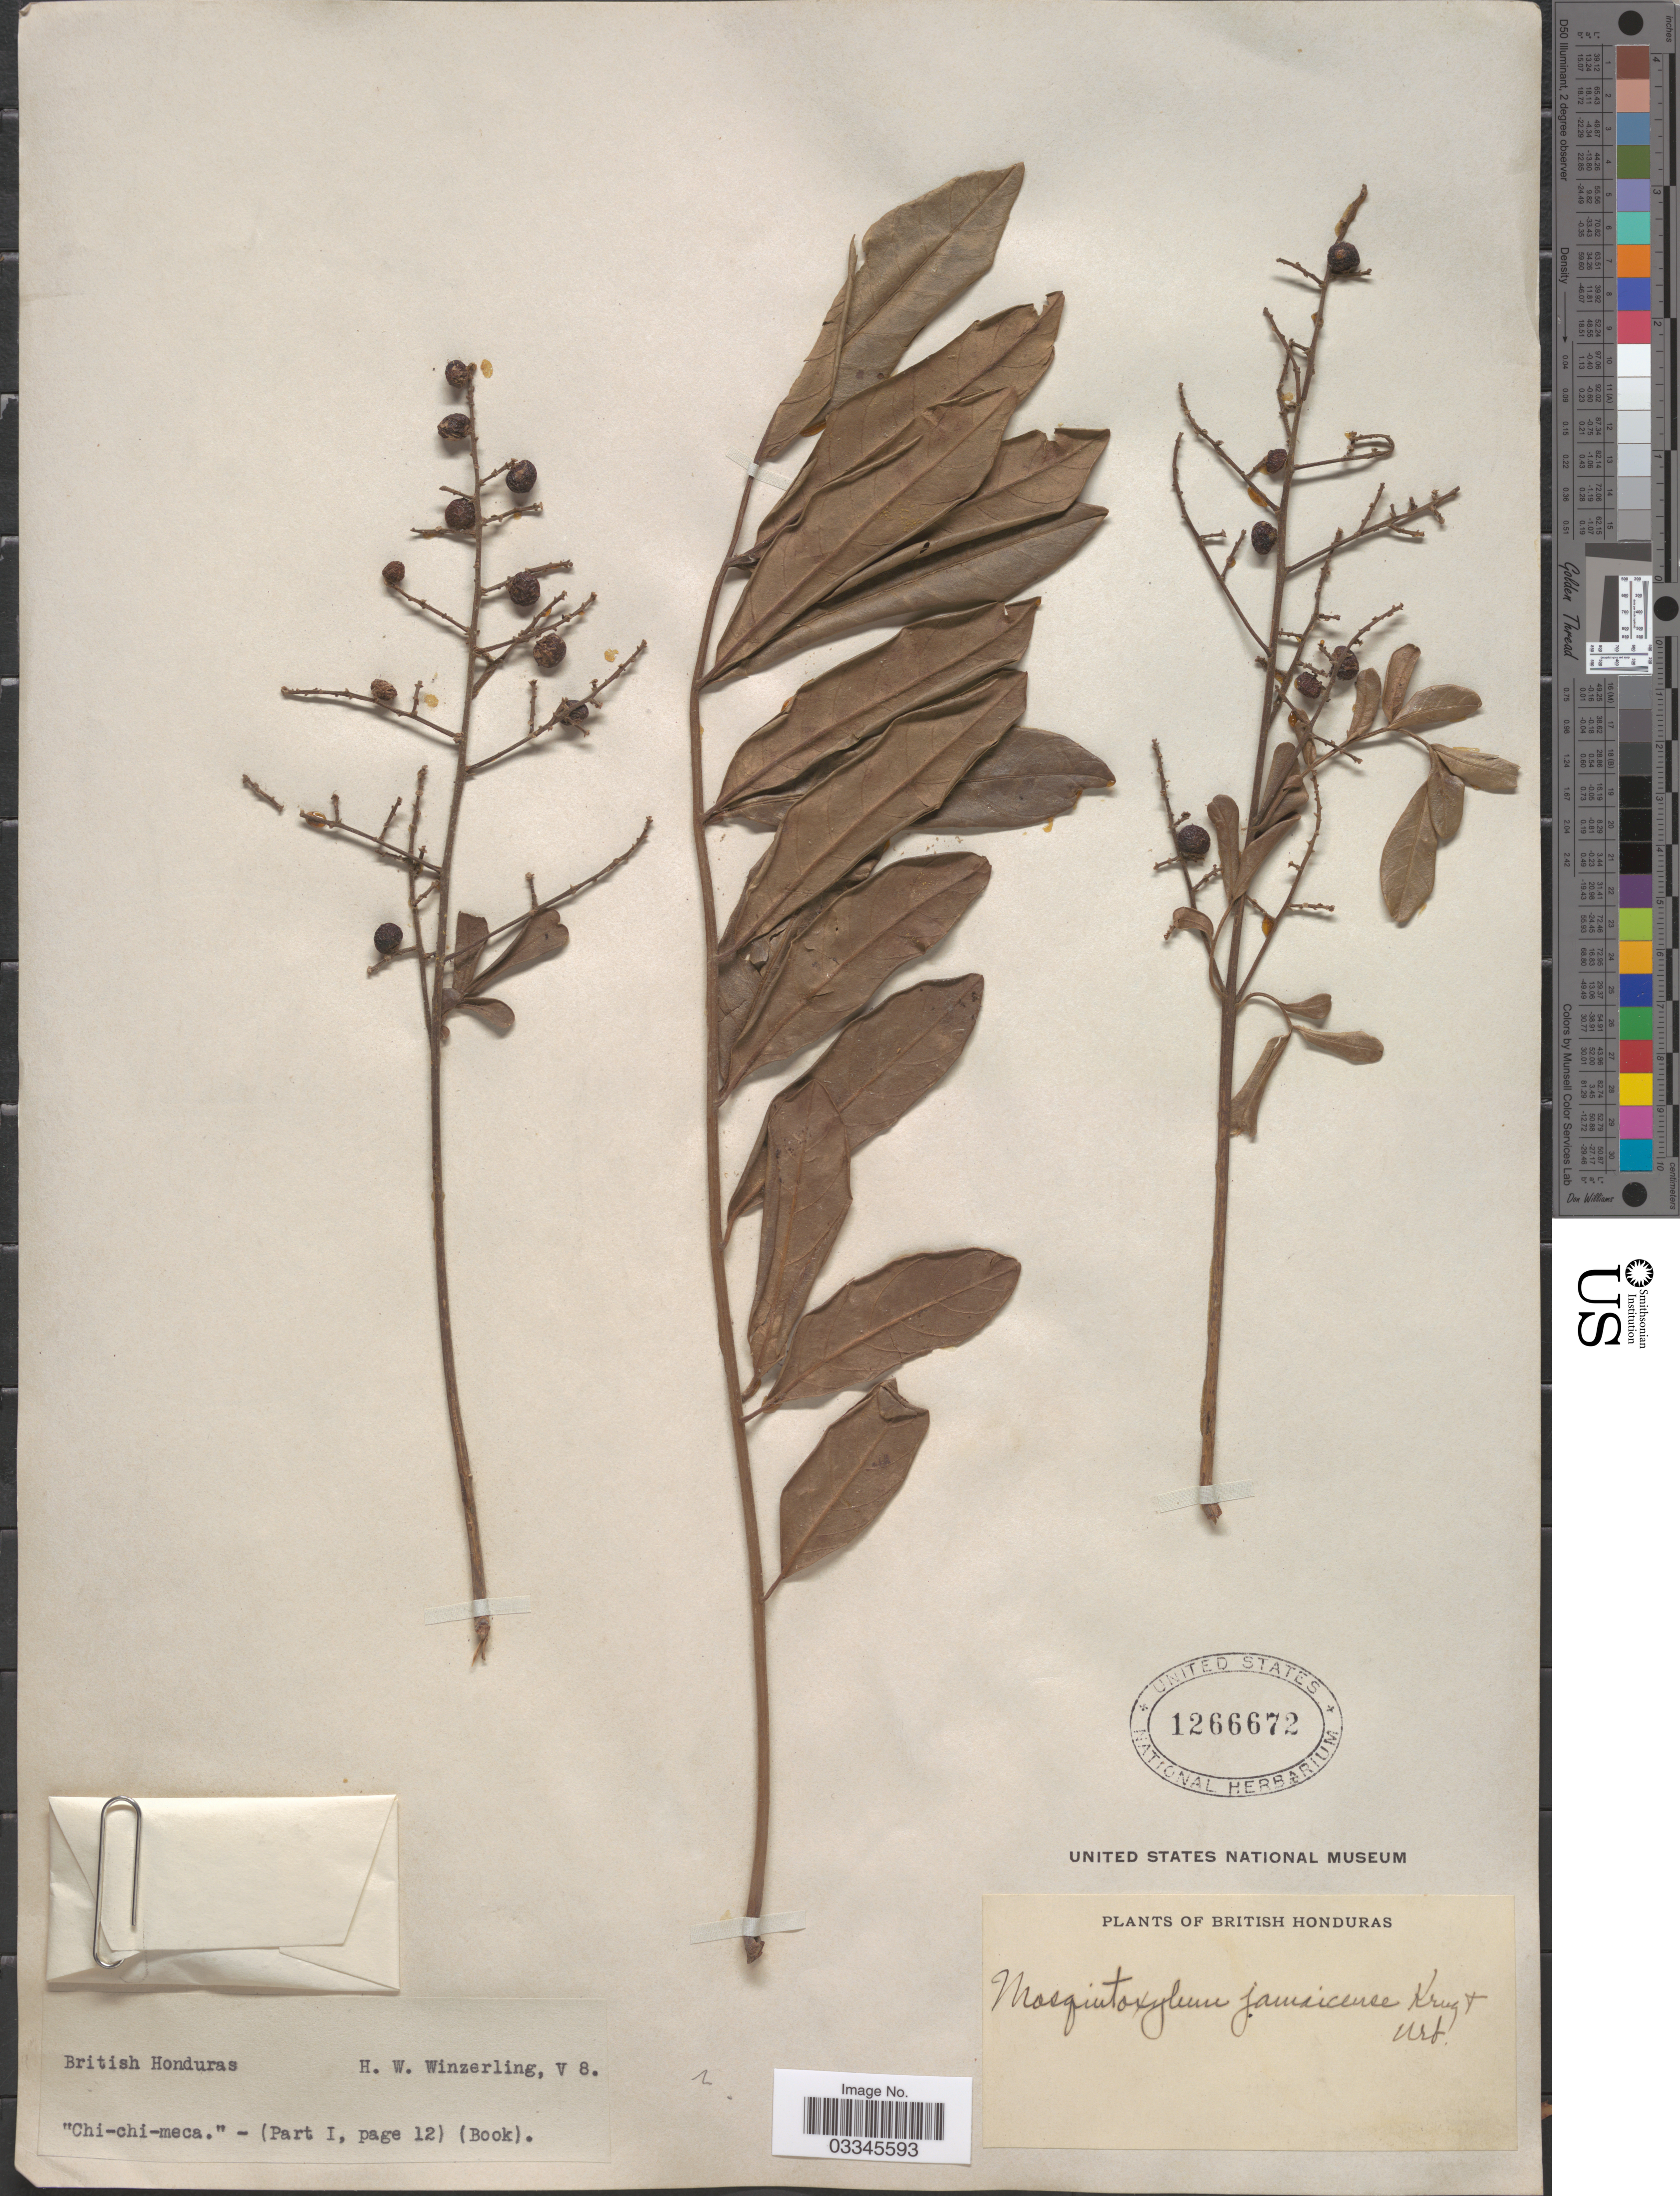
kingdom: Plantae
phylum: Tracheophyta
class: Magnoliopsida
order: Sapindales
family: Anacardiaceae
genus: Mosquitoxylum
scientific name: Mosquitoxylum jamaicense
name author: Krug & Urb.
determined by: Mitchell, J. D.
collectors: H. Winzerling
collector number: V 8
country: Belize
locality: British Honduras.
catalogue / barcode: US 1266672